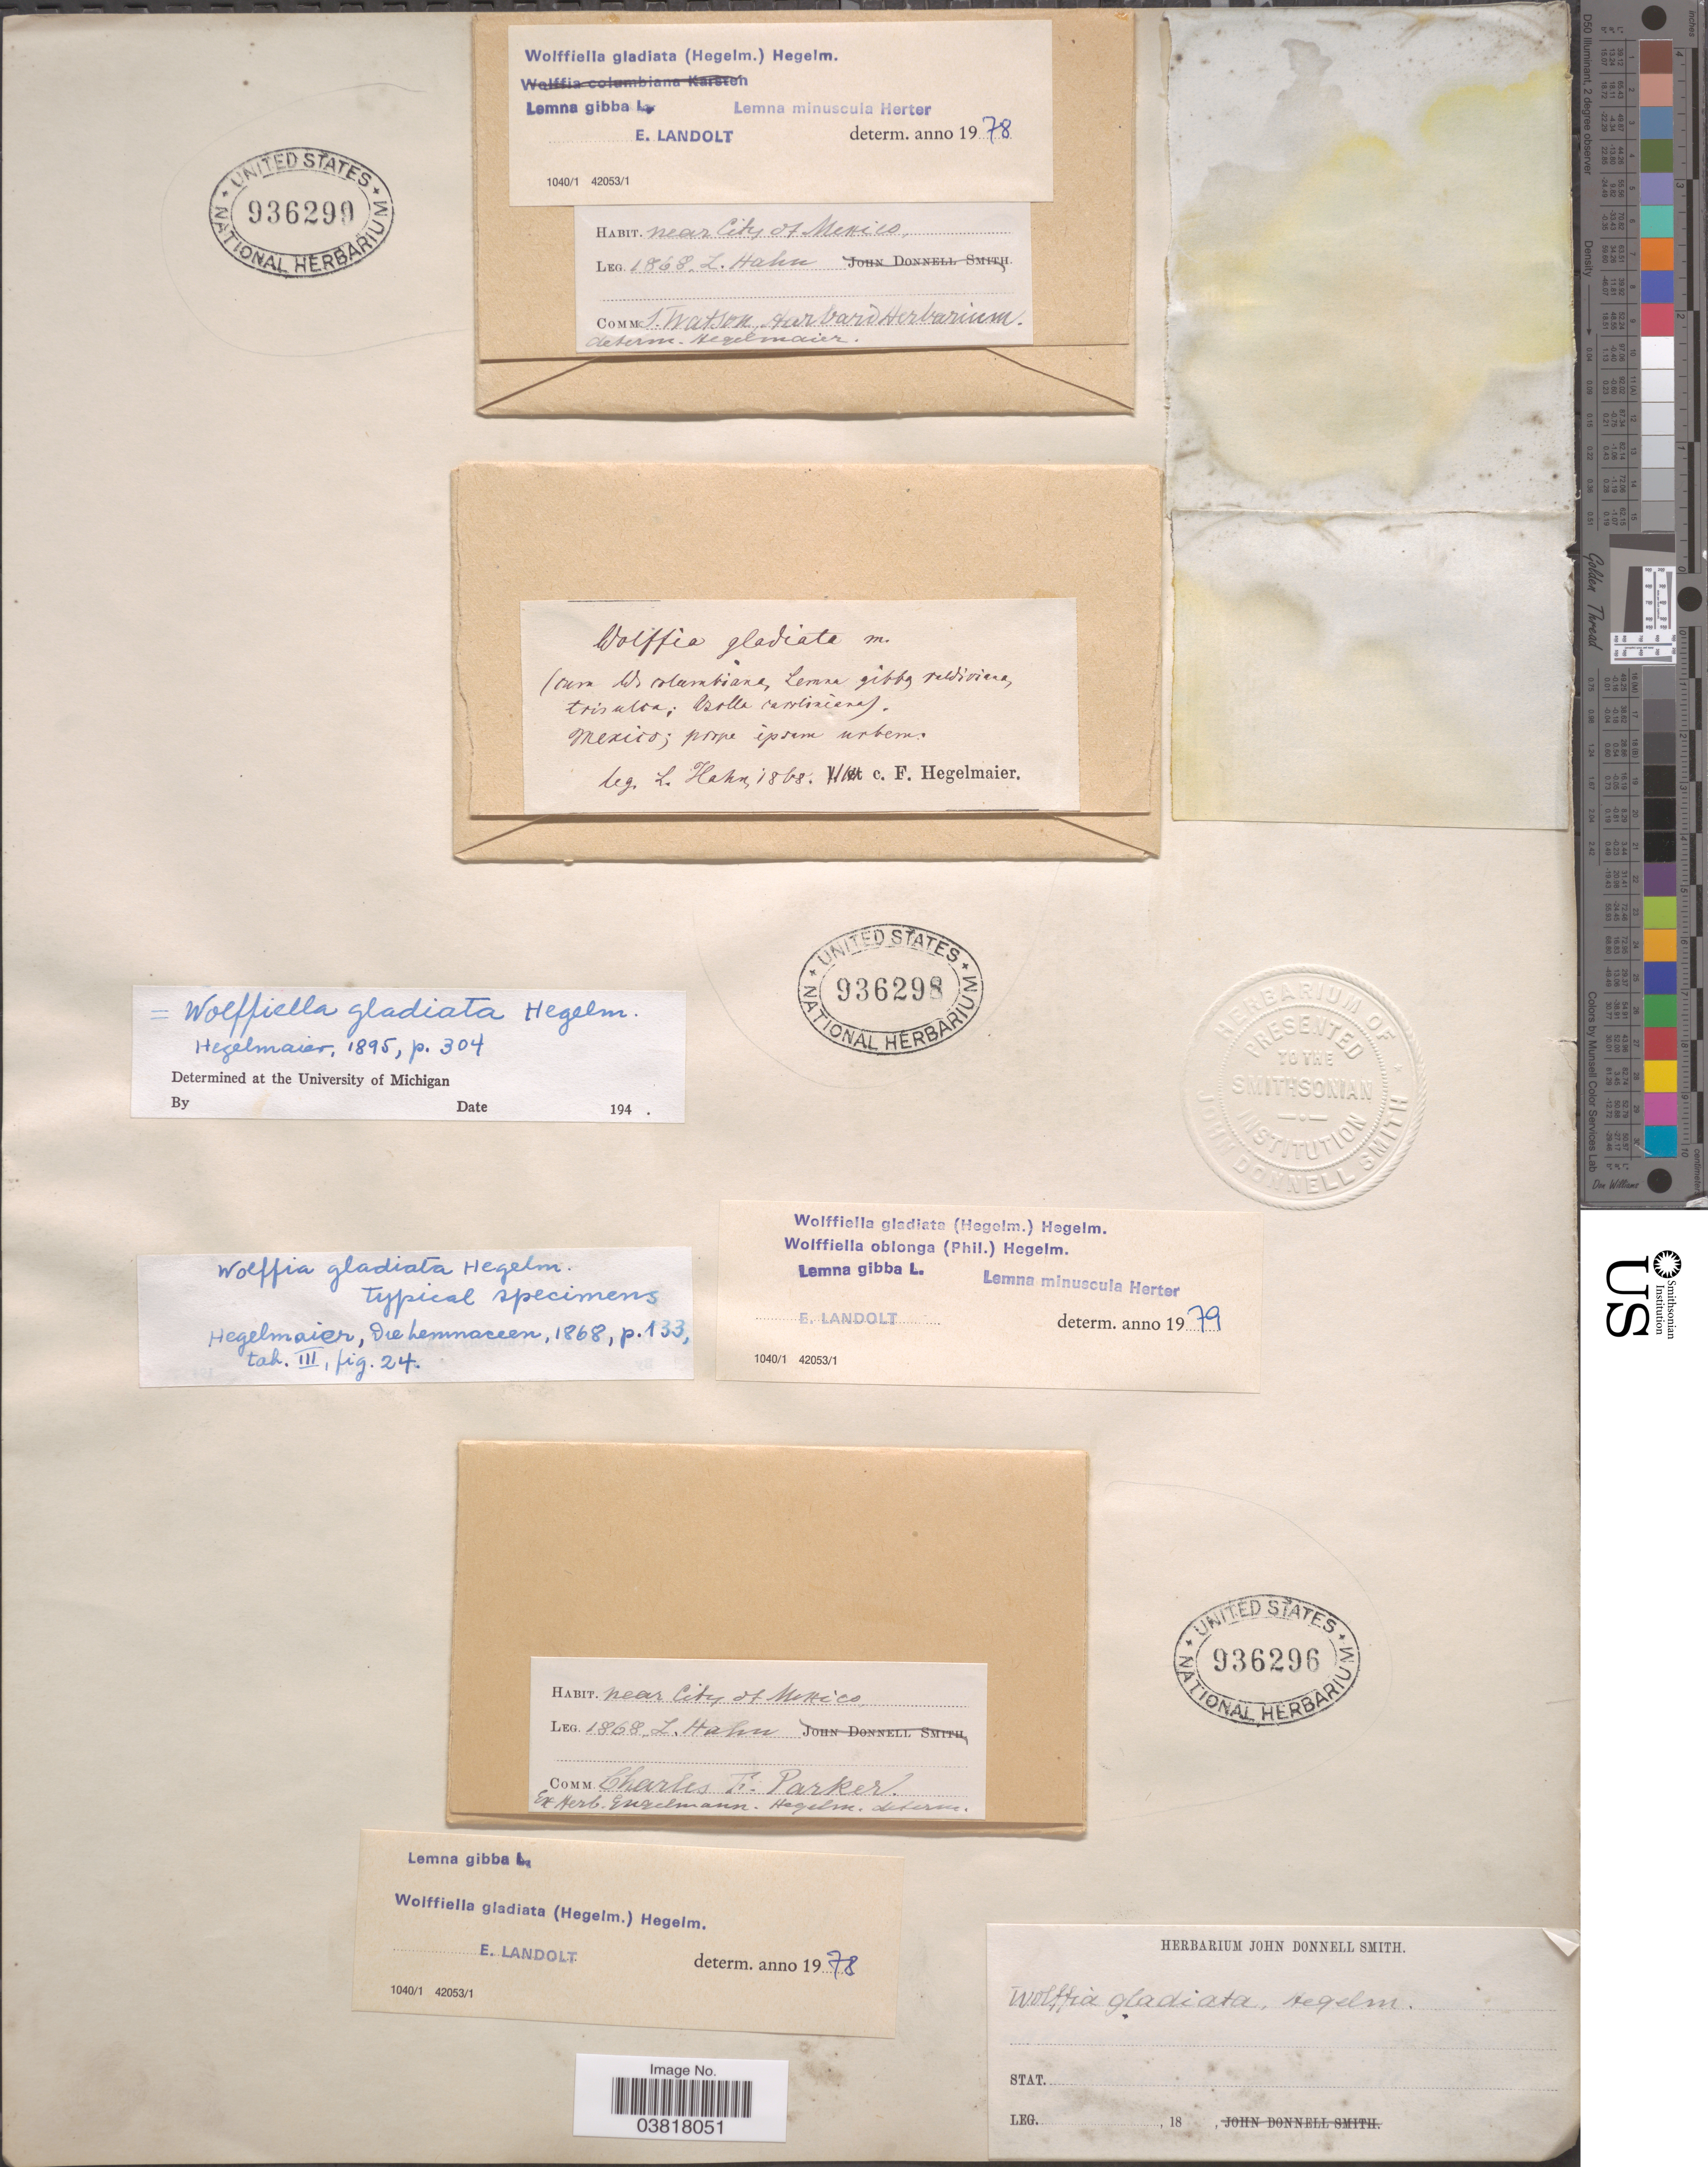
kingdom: Plantae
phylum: Tracheophyta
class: Liliopsida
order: Alismatales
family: Araceae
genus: Wolffiella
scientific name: Wolffiella gladiata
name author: (Hegelm.) Hegelm.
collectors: L. Hahn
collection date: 1868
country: Mexico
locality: Prope ipsen urbem.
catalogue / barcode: US 936298-2